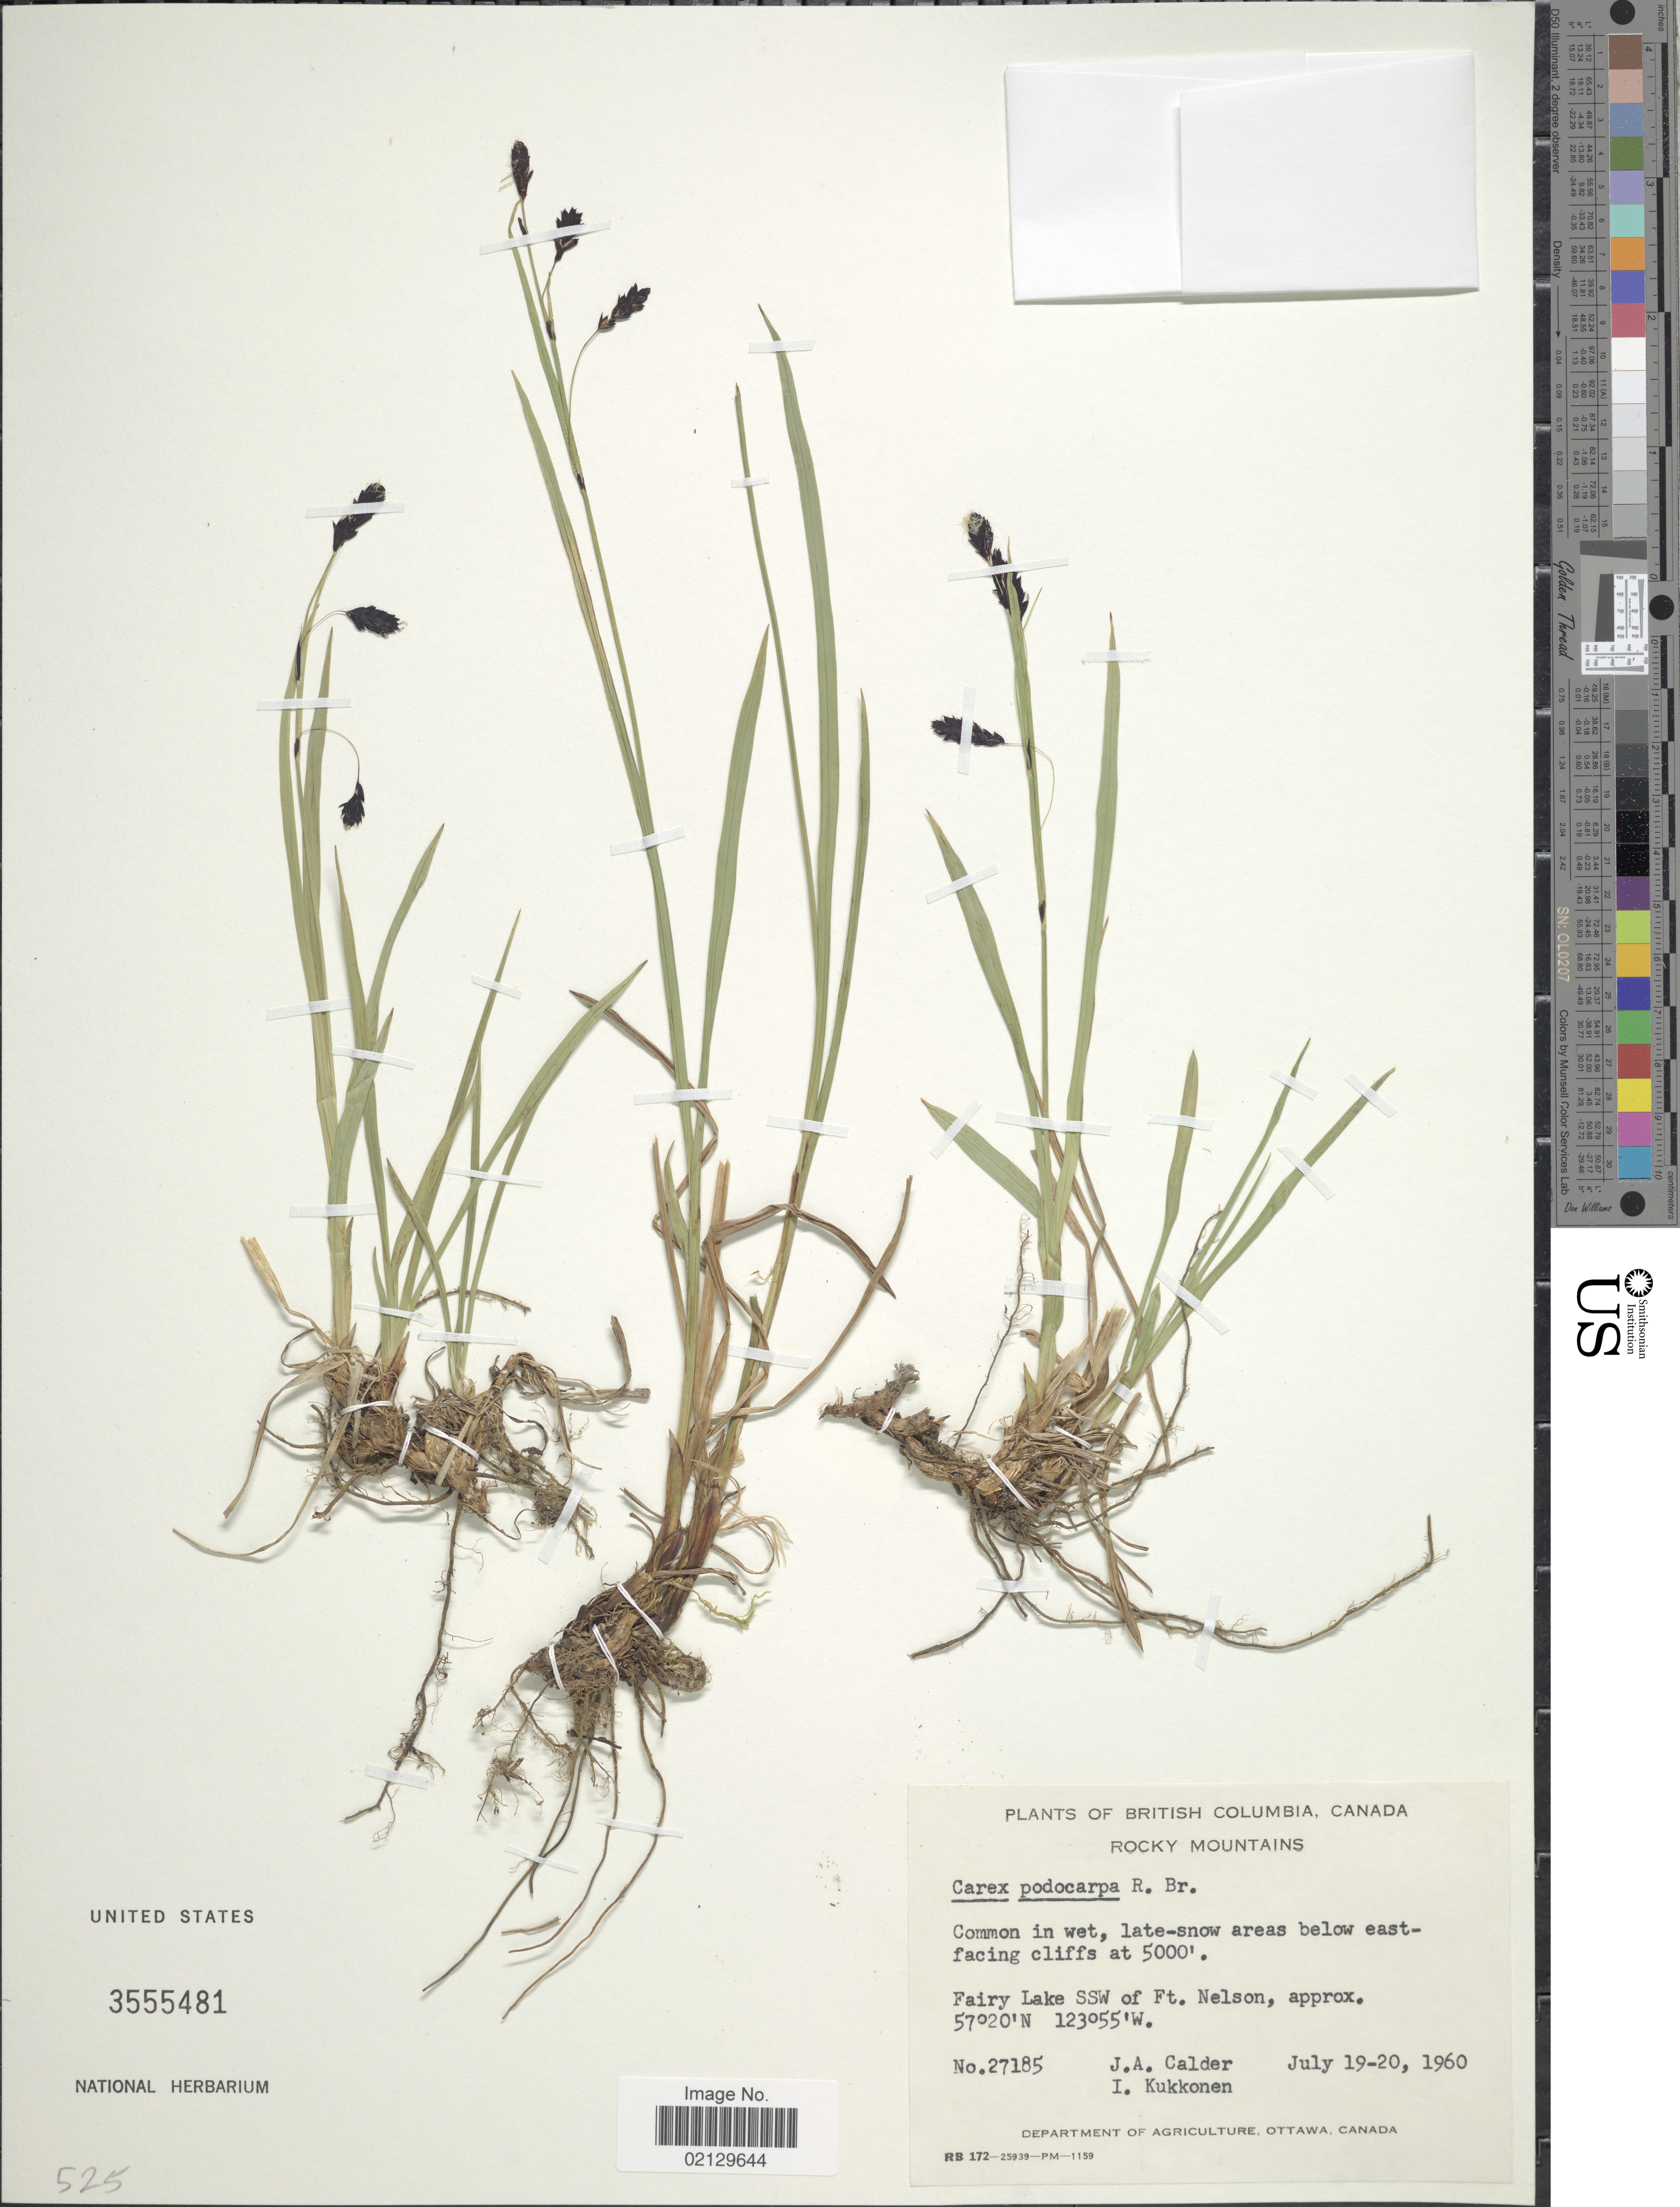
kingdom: Plantae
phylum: Tracheophyta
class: Liliopsida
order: Poales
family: Cyperaceae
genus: Carex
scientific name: Carex podocarpa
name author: R. Br.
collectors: J. A. Calder & I. Kukkonen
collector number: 27185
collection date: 1960-07-19/1960-07-20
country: Canada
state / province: British Columbia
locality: British Columbia, Canada, Rocky Mountains. Fairy Lake SSW of Ft. Nelson. Late snow area below east-facing cliffs.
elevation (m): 1524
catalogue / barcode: US 3555481